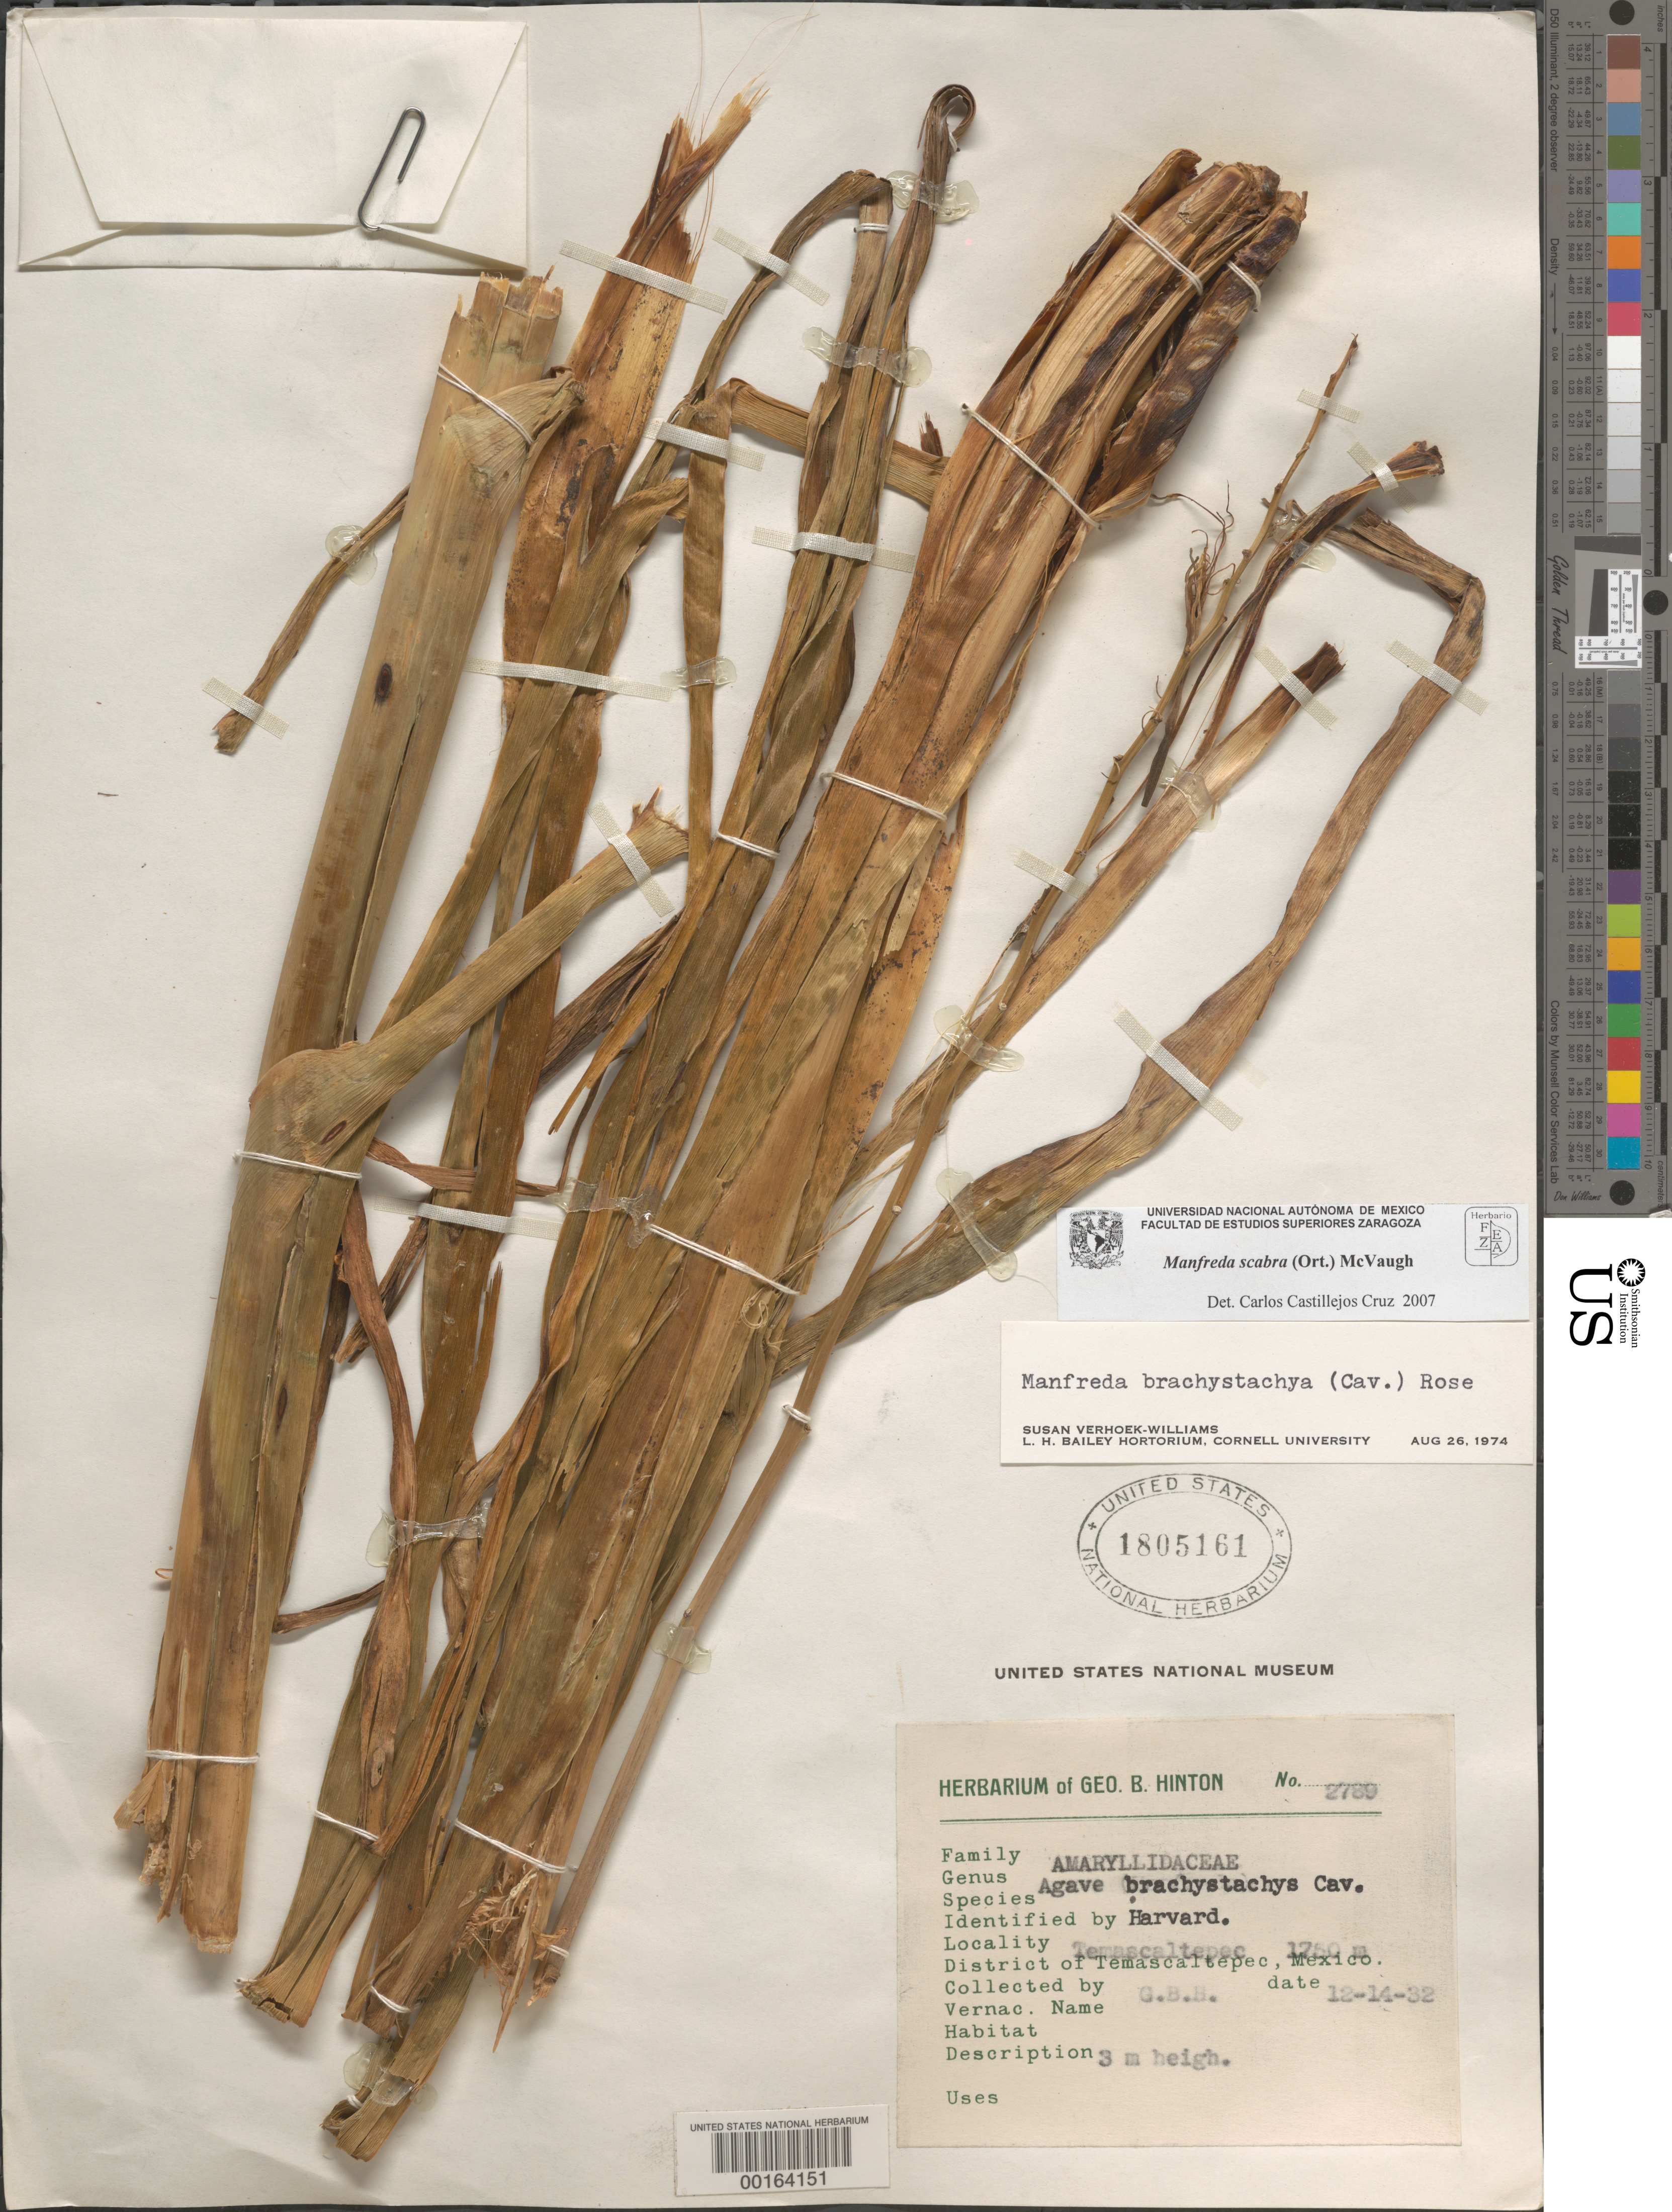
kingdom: Plantae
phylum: Tracheophyta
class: Liliopsida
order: Asparagales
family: Asparagaceae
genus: Manfreda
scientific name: Manfreda scabra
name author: (Ortega) McVaugh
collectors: G. B. Hinton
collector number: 2789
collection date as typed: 14 Dec 1932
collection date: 1932-12-14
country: Mexico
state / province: México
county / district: Temascaltepec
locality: Temascaltepec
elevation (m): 1750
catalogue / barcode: US 1805161